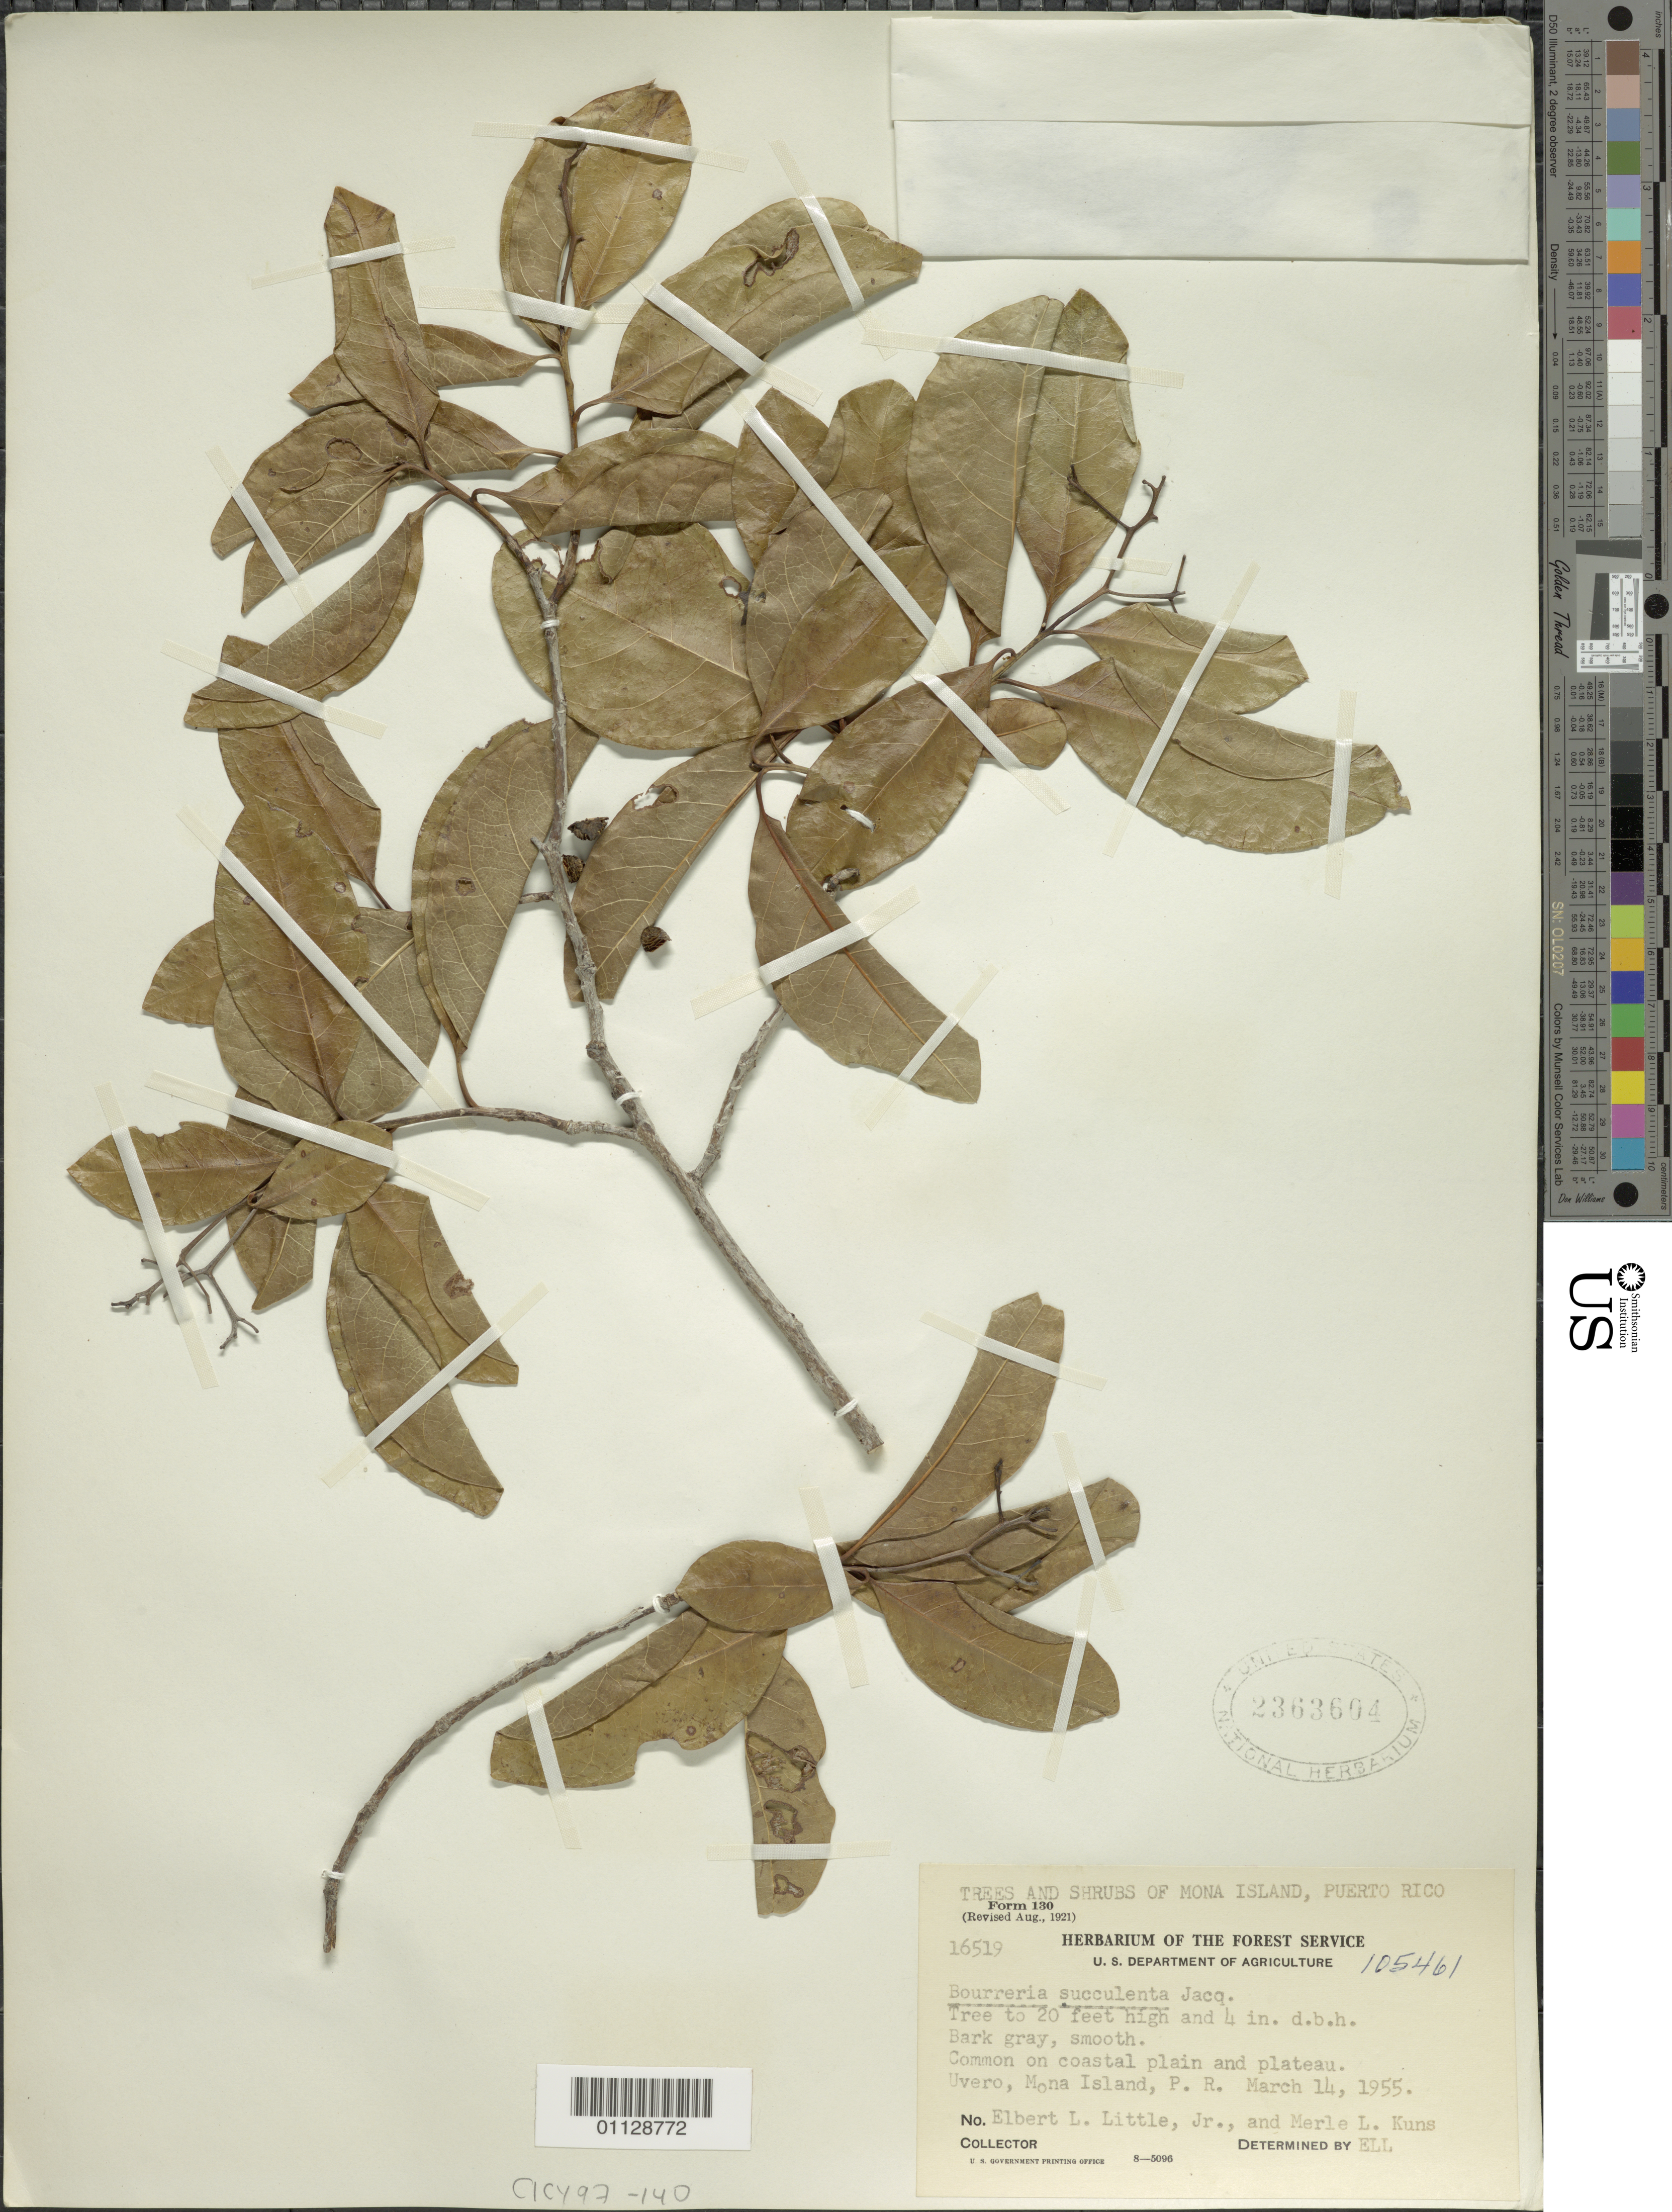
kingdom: Plantae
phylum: Tracheophyta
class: Magnoliopsida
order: Boraginales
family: Ehretiaceae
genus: Bourreria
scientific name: Bourreria succulenta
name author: Jacq.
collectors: E. L. Little & M. Kuns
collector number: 16519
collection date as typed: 14 Mar 1955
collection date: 1955-03-14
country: Puerto Rico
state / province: Mayagüez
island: Mona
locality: Common on Coastal Plain and Plateau. Uvero, Mona Island, P. R.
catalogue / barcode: US 2363604